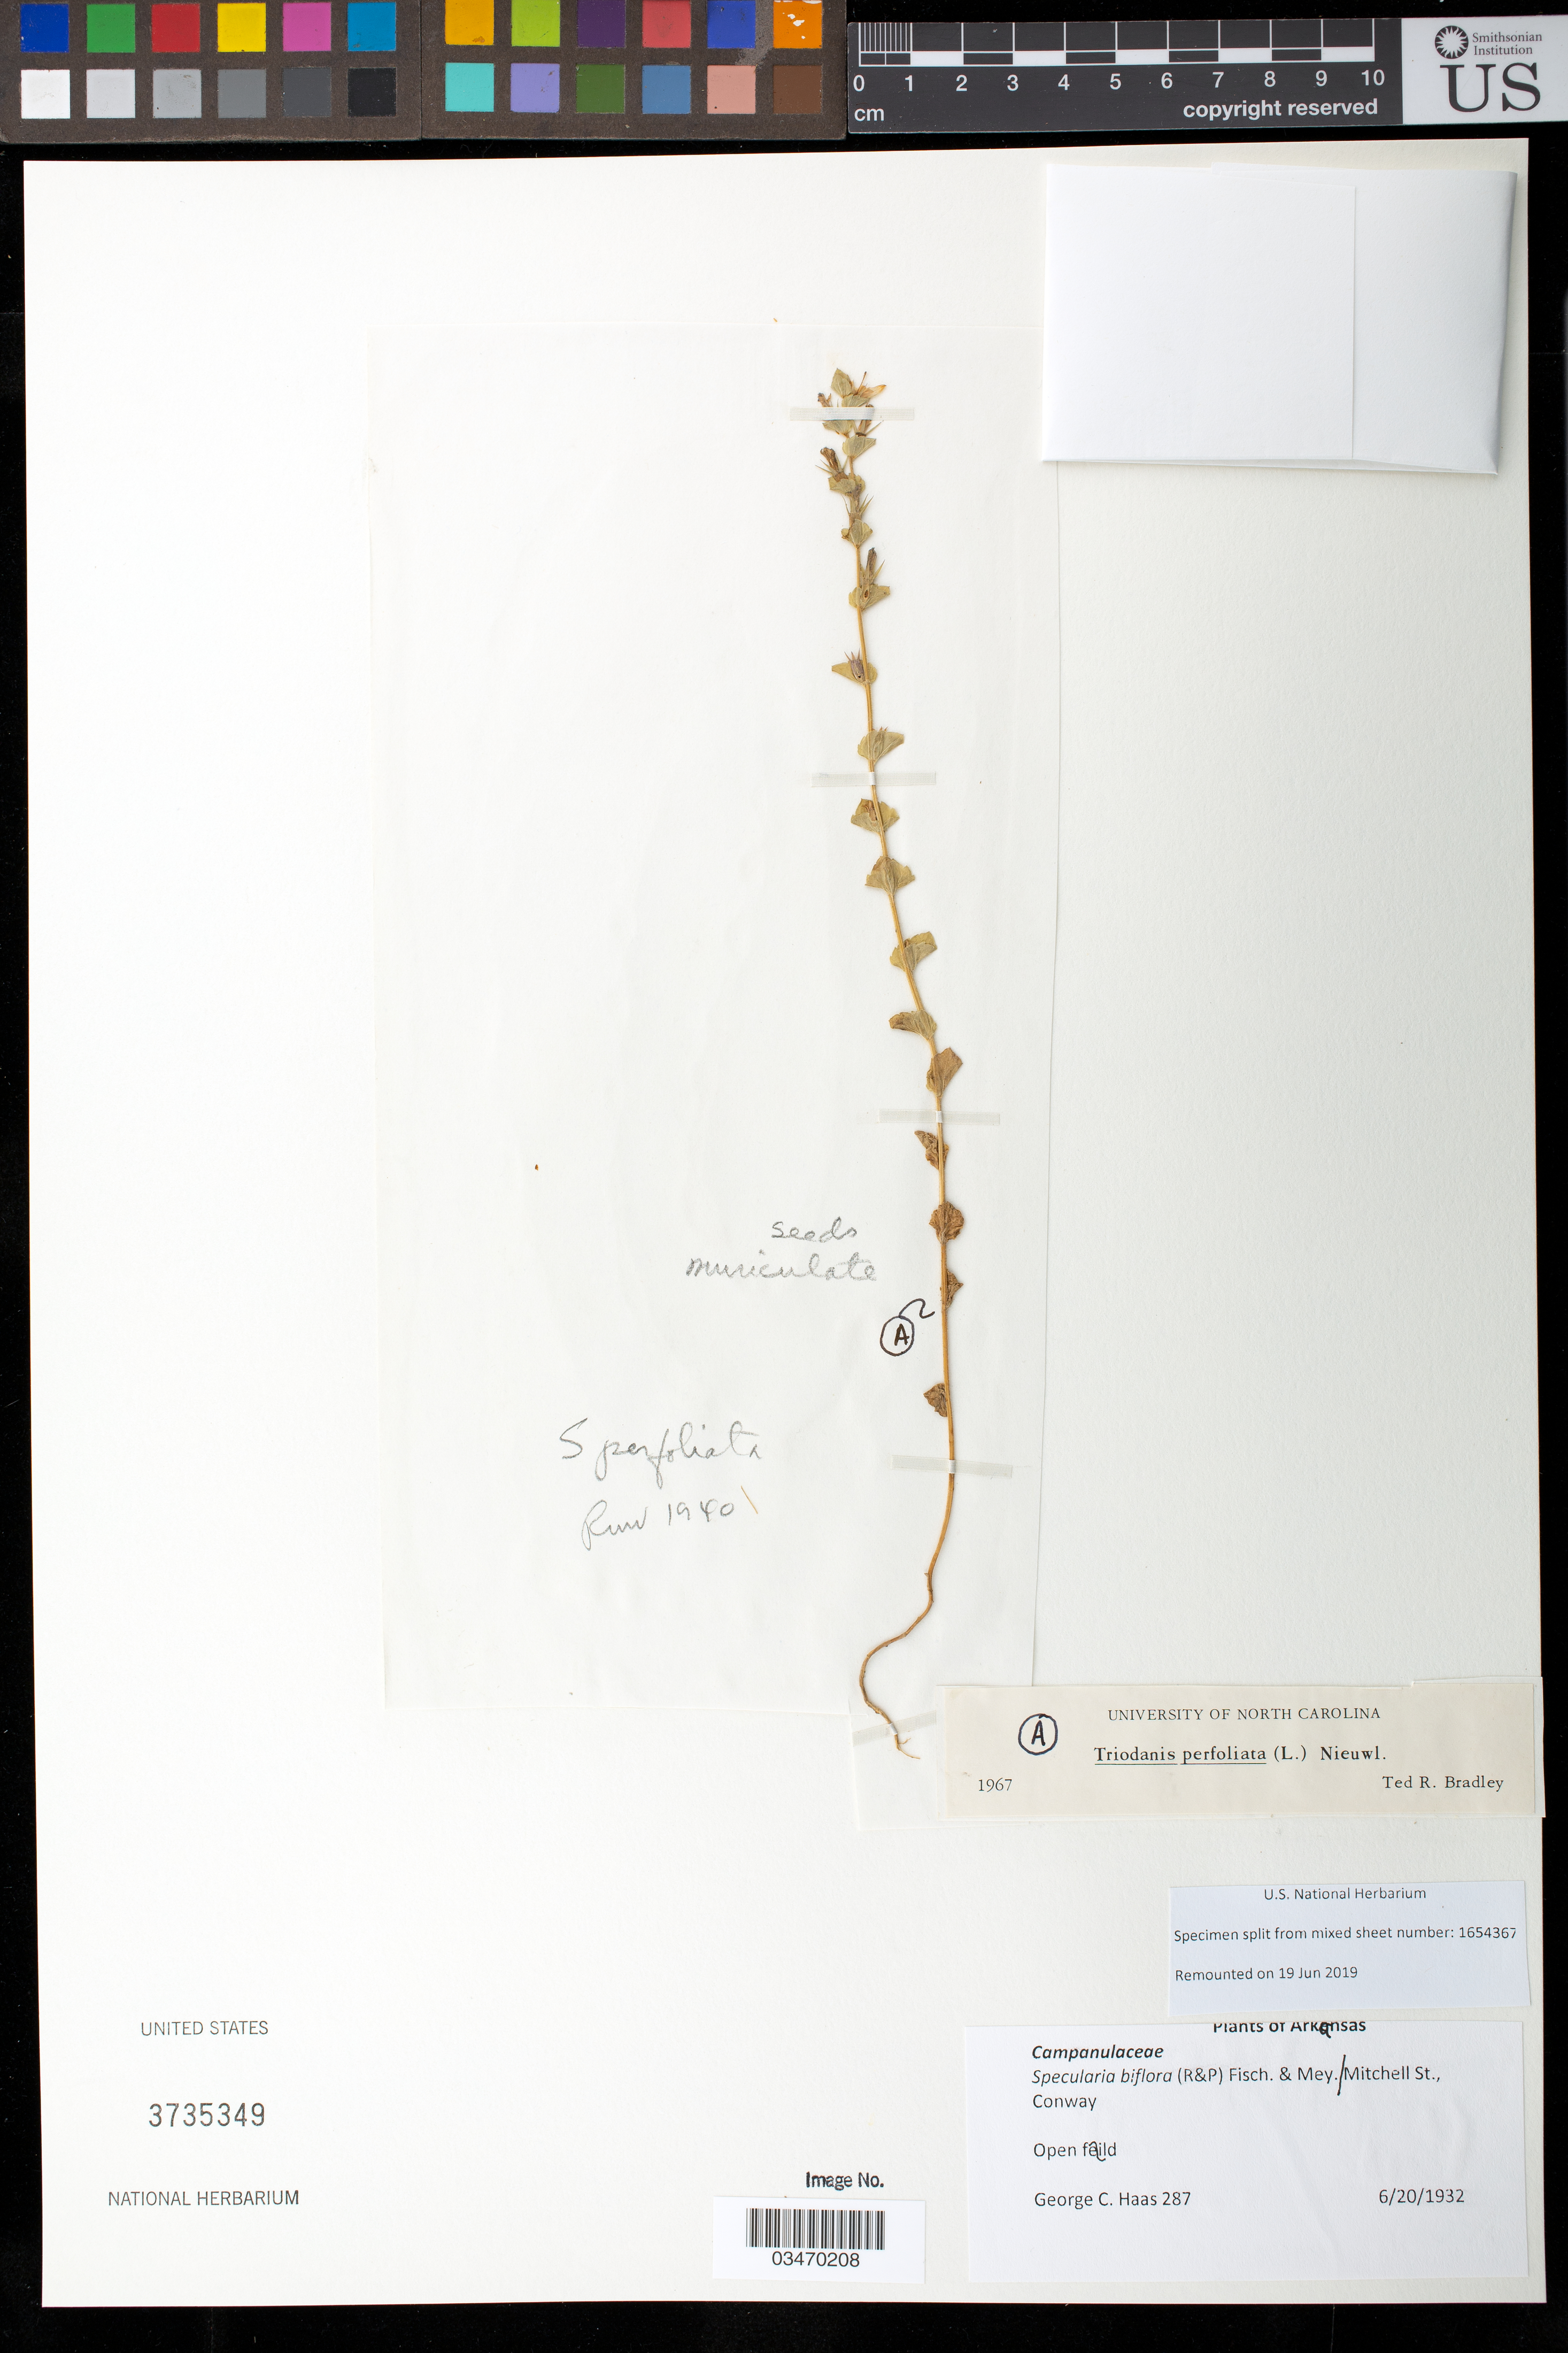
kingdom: Plantae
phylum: Tracheophyta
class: Magnoliopsida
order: Asterales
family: Campanulaceae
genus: Triodanis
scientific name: Triodanis perfoliata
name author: (L.) Nieuwl.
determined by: Milburn, J.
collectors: G. Haas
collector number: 287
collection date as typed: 20 Jun 1932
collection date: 1932-06-20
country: United States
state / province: Arkansas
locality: Mitchell Street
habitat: open field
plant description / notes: Specimen split from mixed sheet no. 1654367. Remounted on 19 Jun 2019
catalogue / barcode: US 3735349